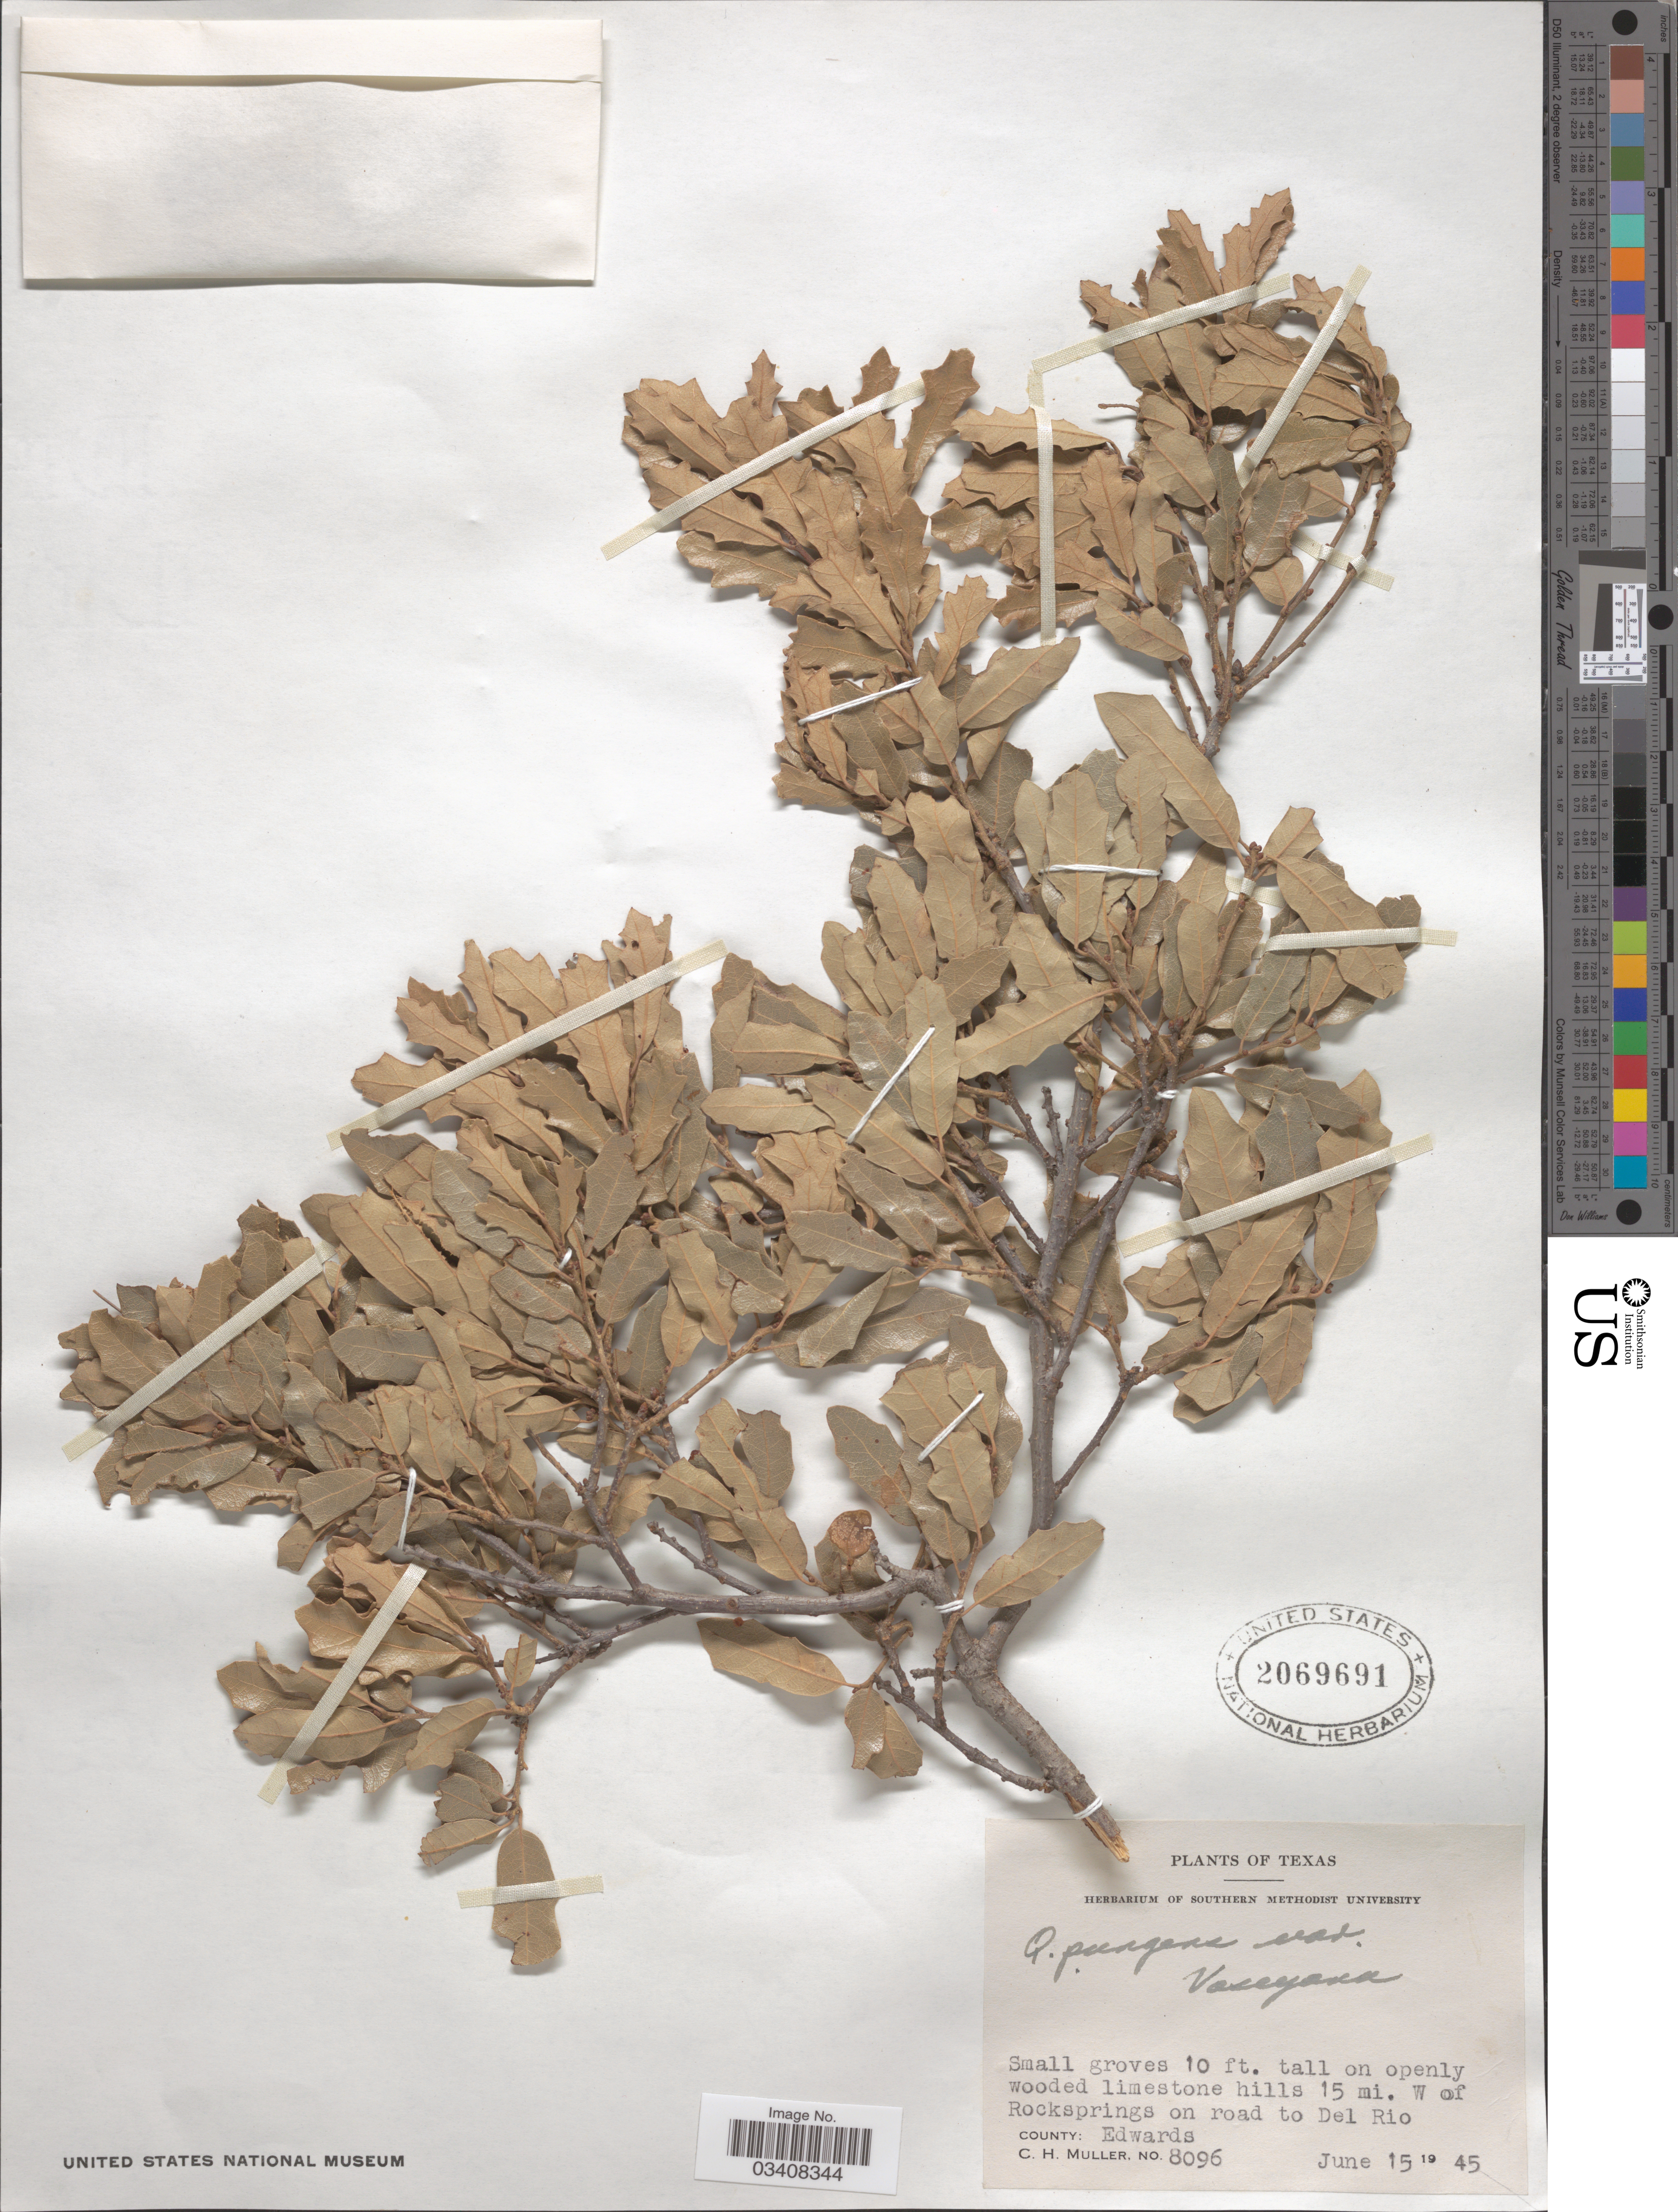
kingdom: Plantae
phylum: Tracheophyta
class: Magnoliopsida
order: Fagales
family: Fagaceae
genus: Quercus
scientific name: Quercus pungens var. vaseyana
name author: Liebm.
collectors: C. H. Mueller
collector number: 8096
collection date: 1945-06-15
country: United States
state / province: Texas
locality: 15 mi. W of Rocksprings on road to Del Rio. County: Edwards.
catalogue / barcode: US 2069691